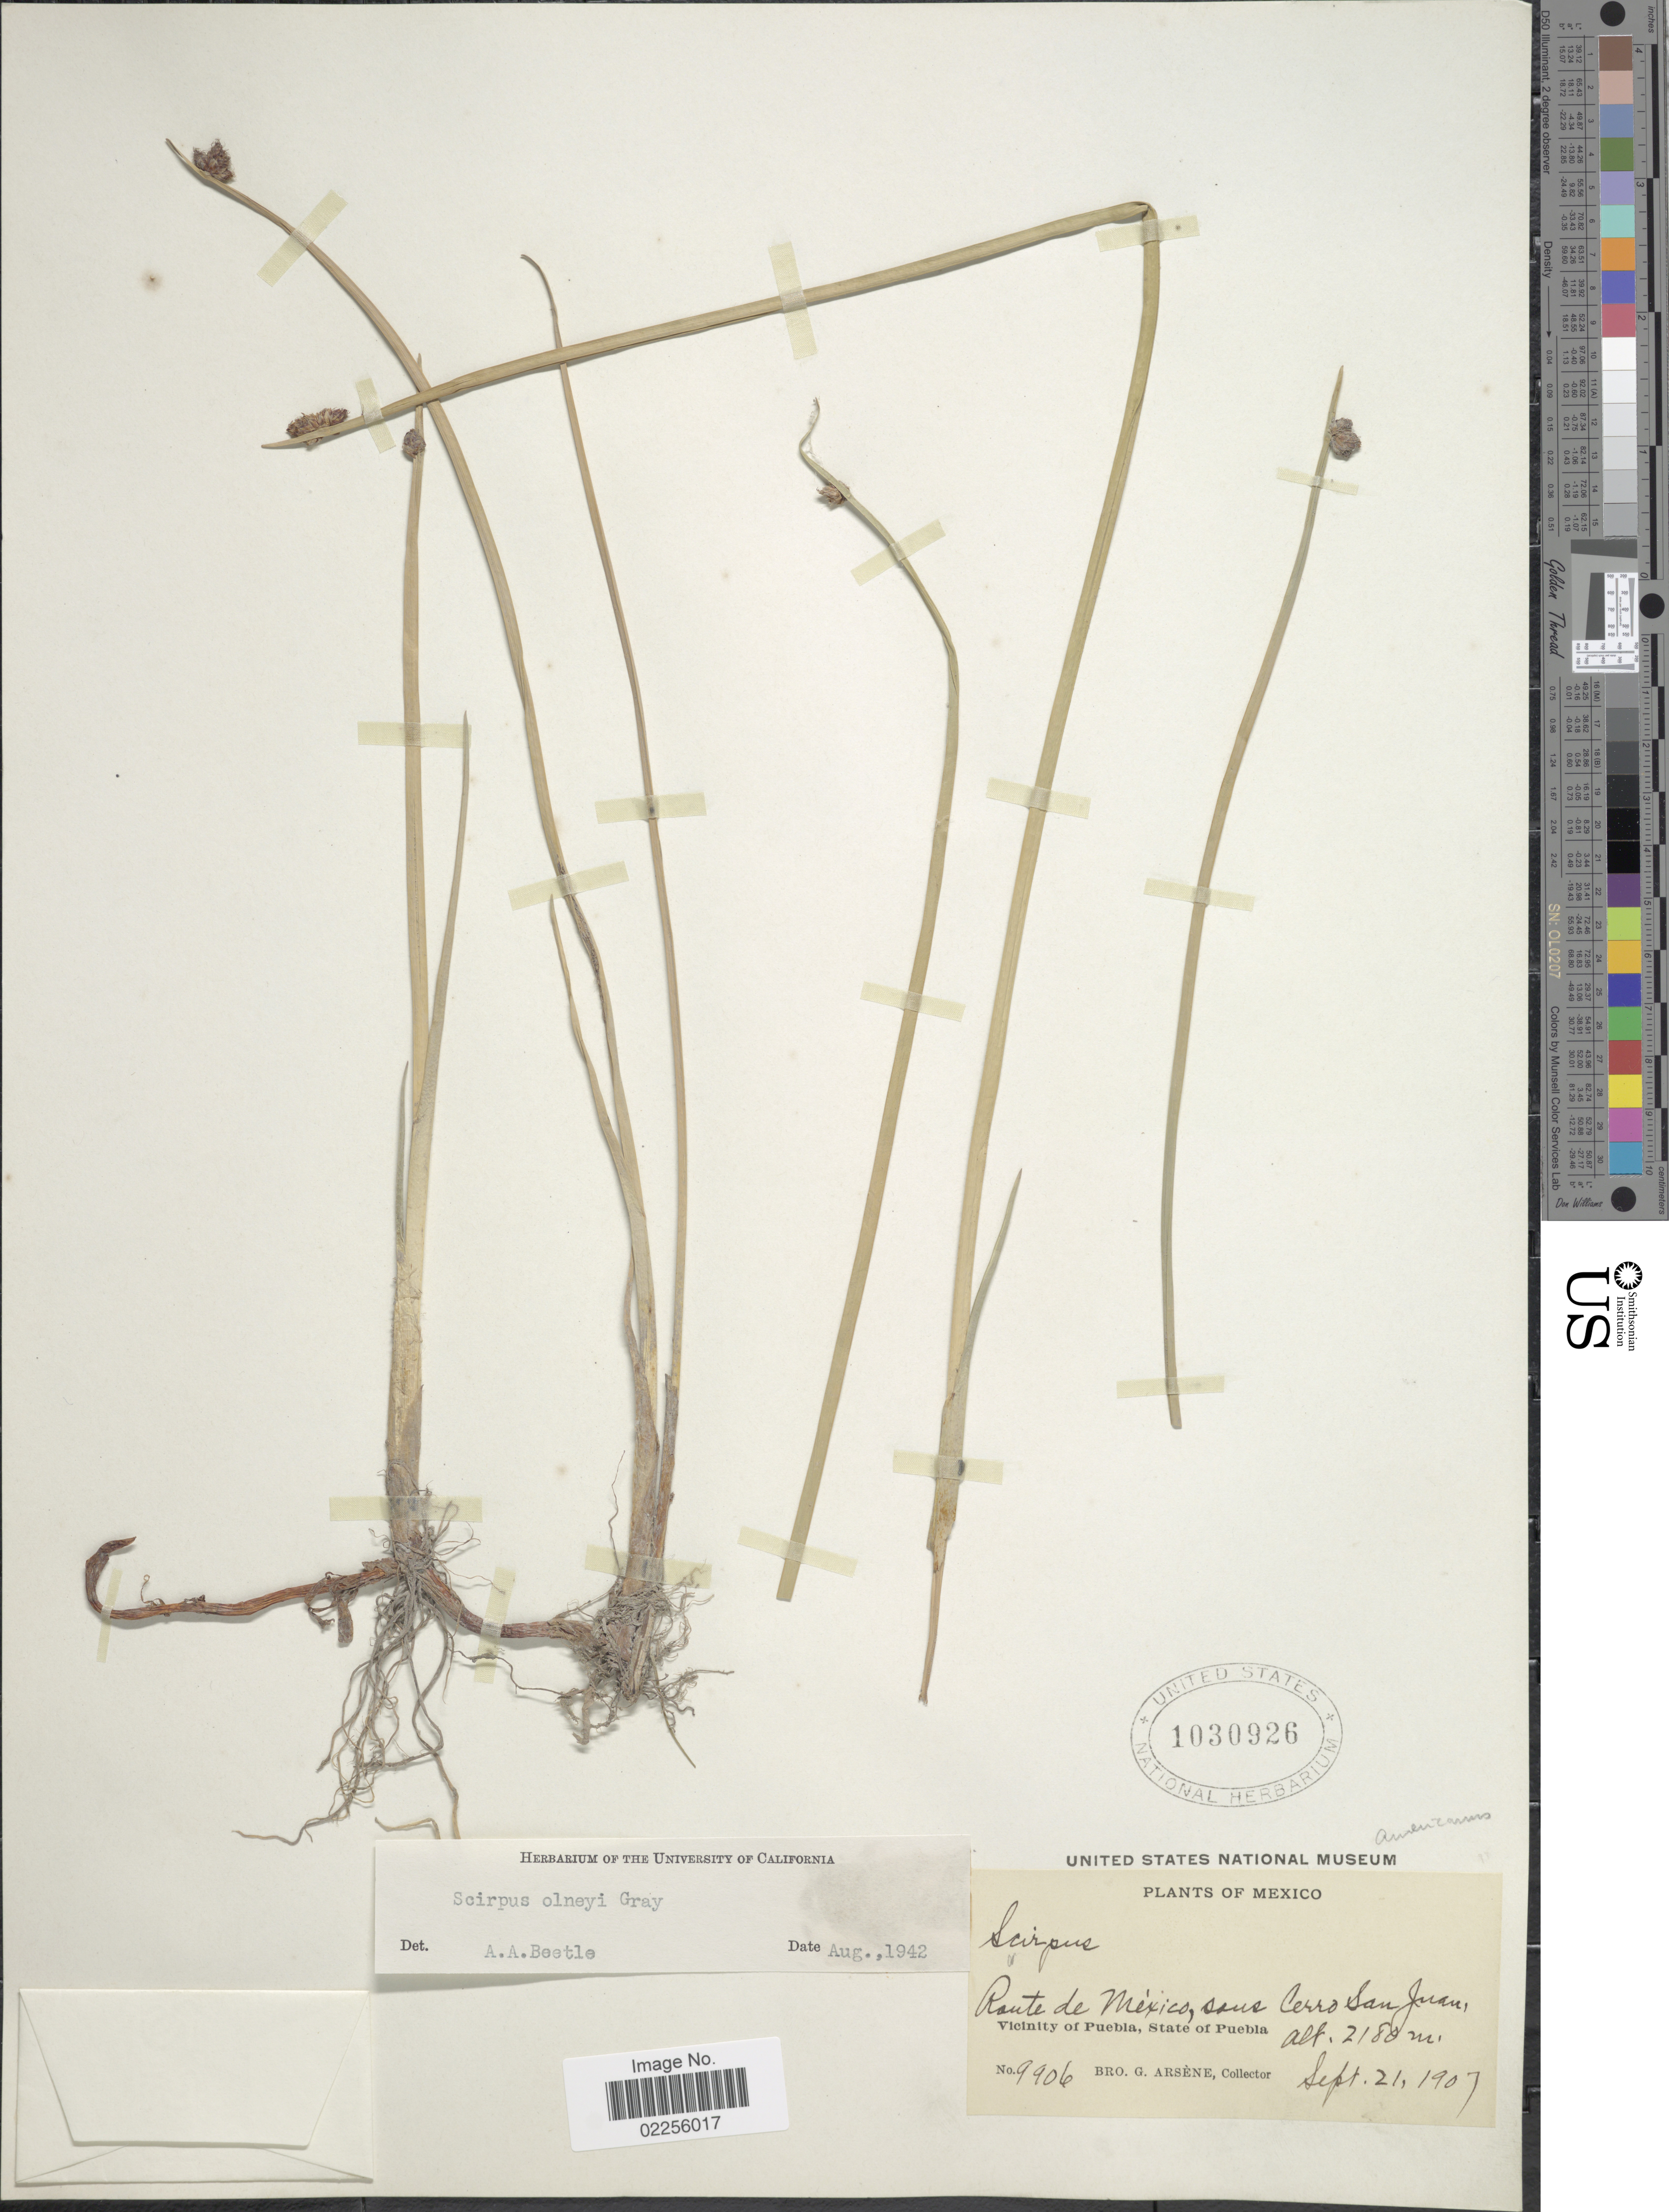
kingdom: Plantae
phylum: Tracheophyta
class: Liliopsida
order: Poales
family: Cyperaceae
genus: Schoenoplectus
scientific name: Schoenoplectus americanus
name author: (Pers.) Volkart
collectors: Bro. G. Arsène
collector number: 9906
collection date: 1907-07-21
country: Mexico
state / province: Puebla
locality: Route de México, sous Cerro San Juan, Vicinity of Puebla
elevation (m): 2180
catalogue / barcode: US 1030926